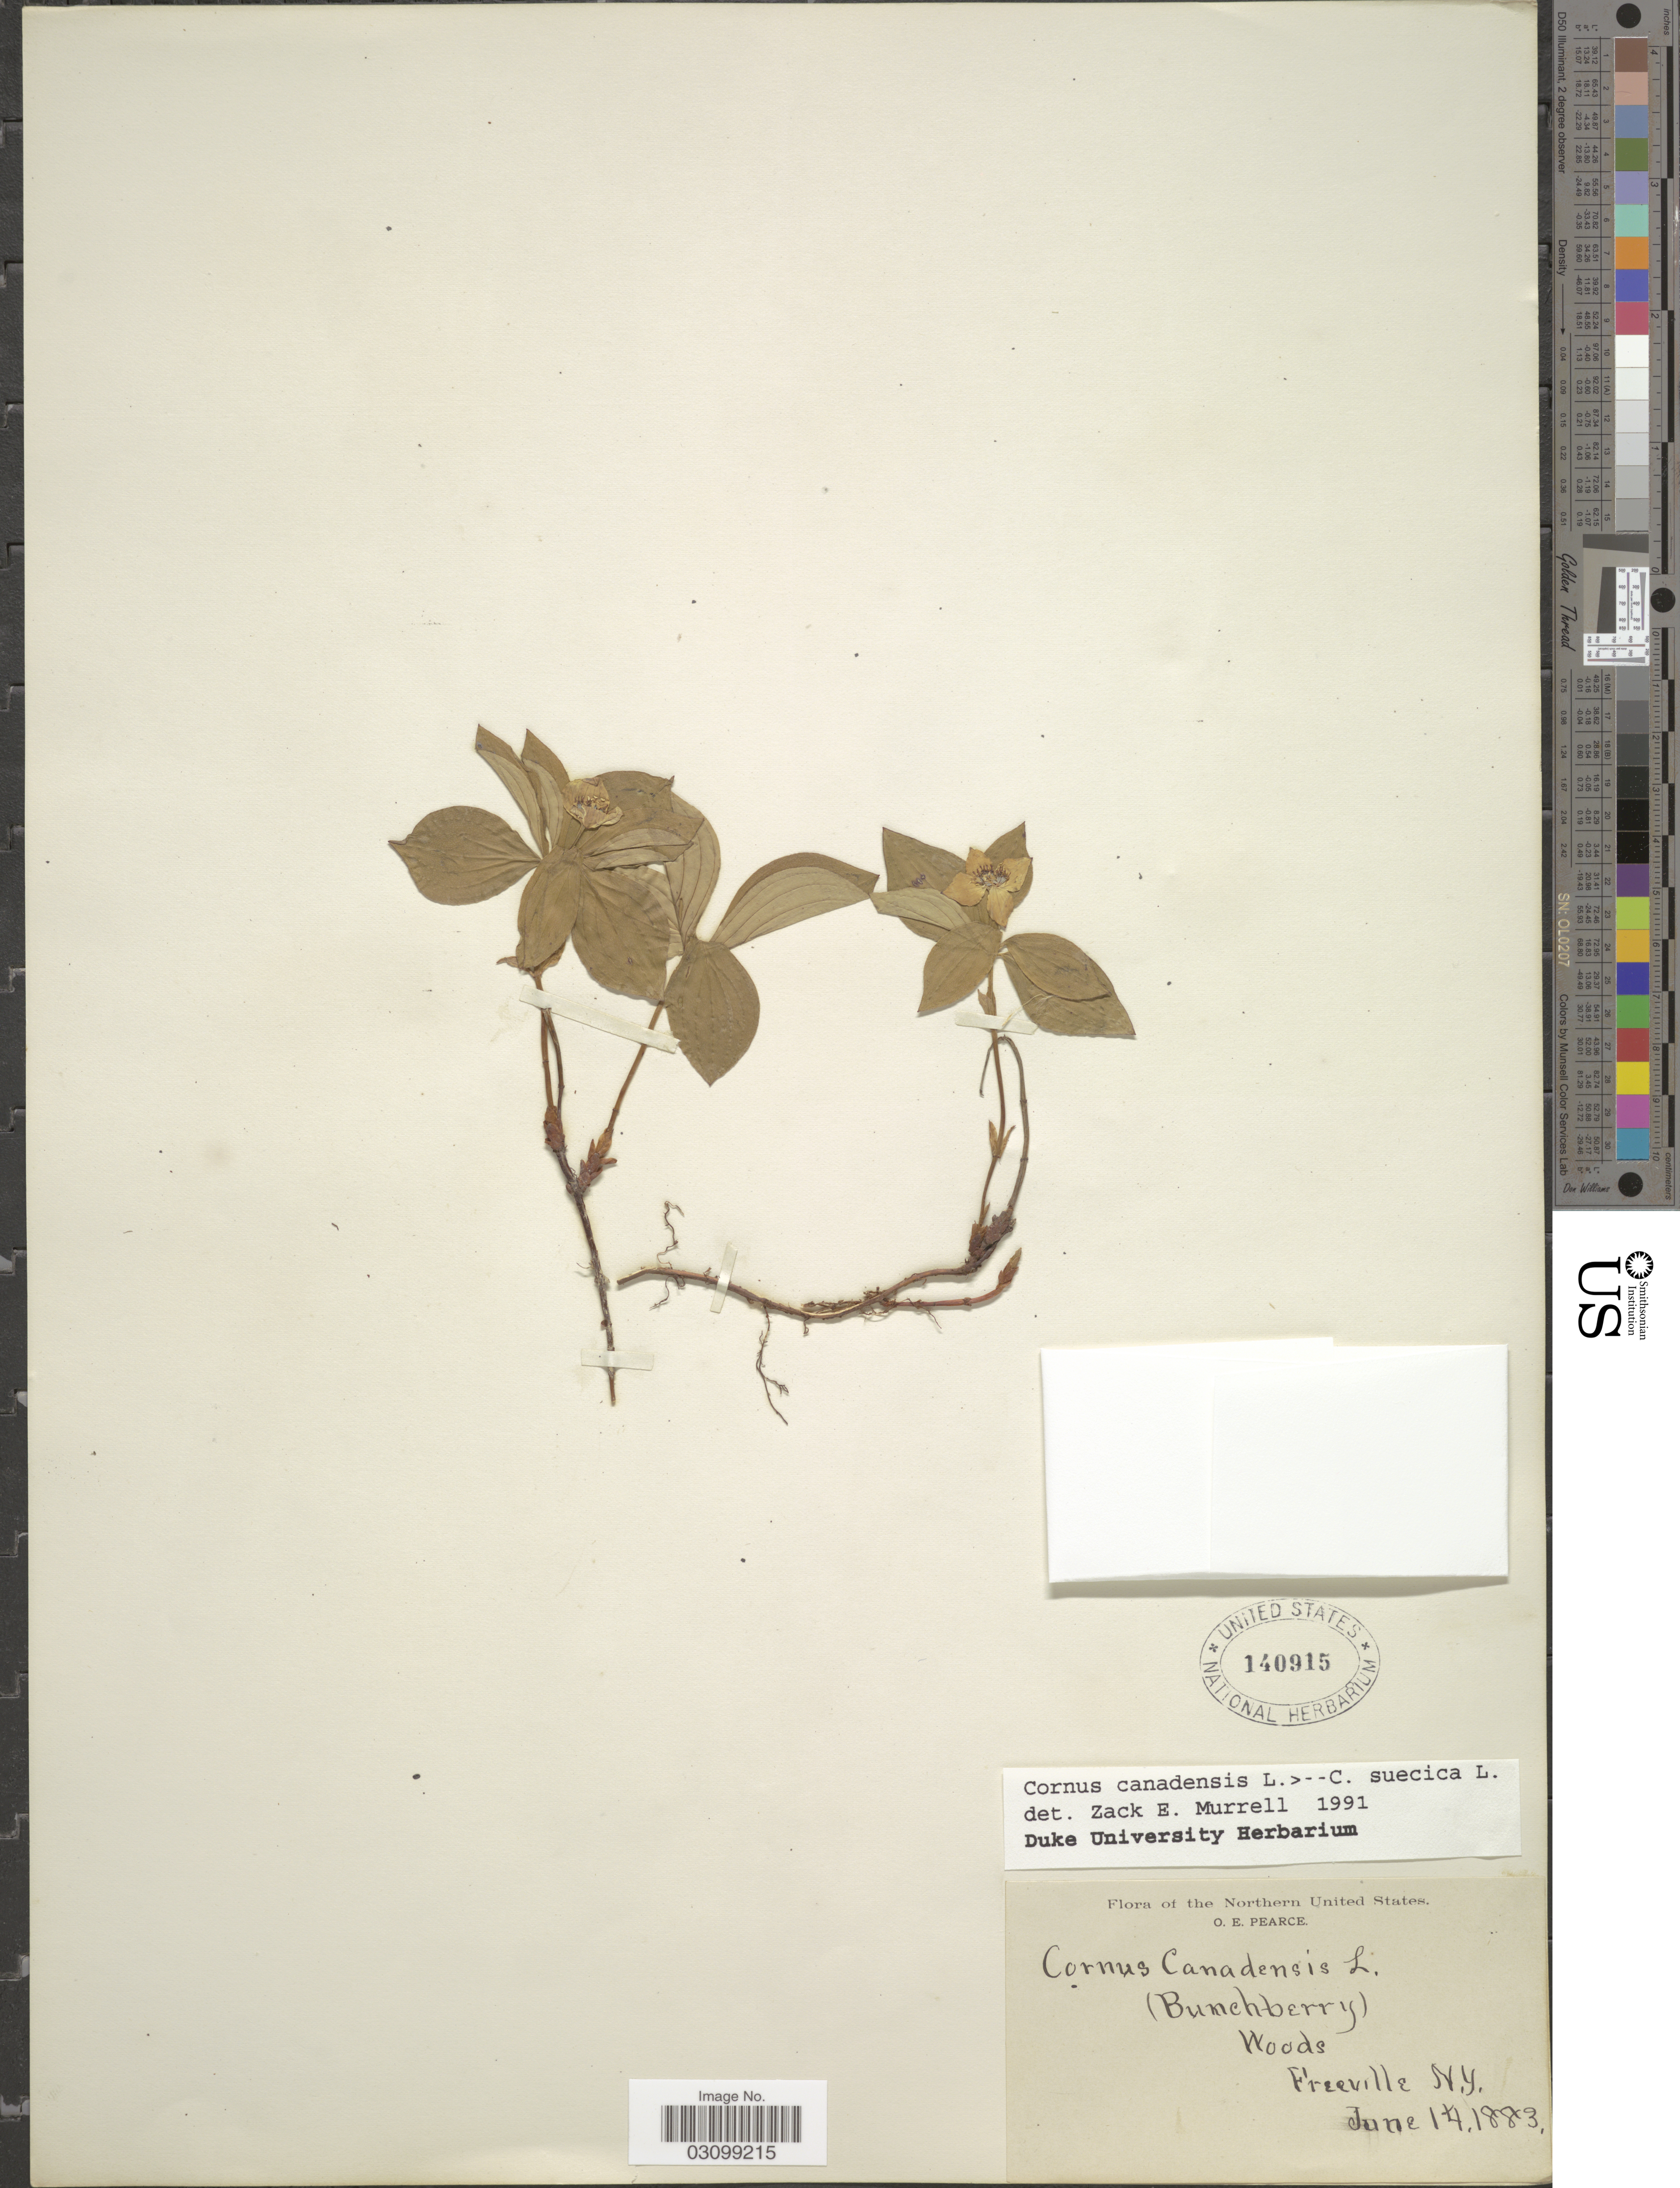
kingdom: Plantae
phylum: Tracheophyta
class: Magnoliopsida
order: Cornales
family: Cornaceae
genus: Cornus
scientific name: Cornus sp.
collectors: O. E. Pearce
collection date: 1883-06-14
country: United States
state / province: New York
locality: Northern United States. Woods. Freeville.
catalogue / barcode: US 140915